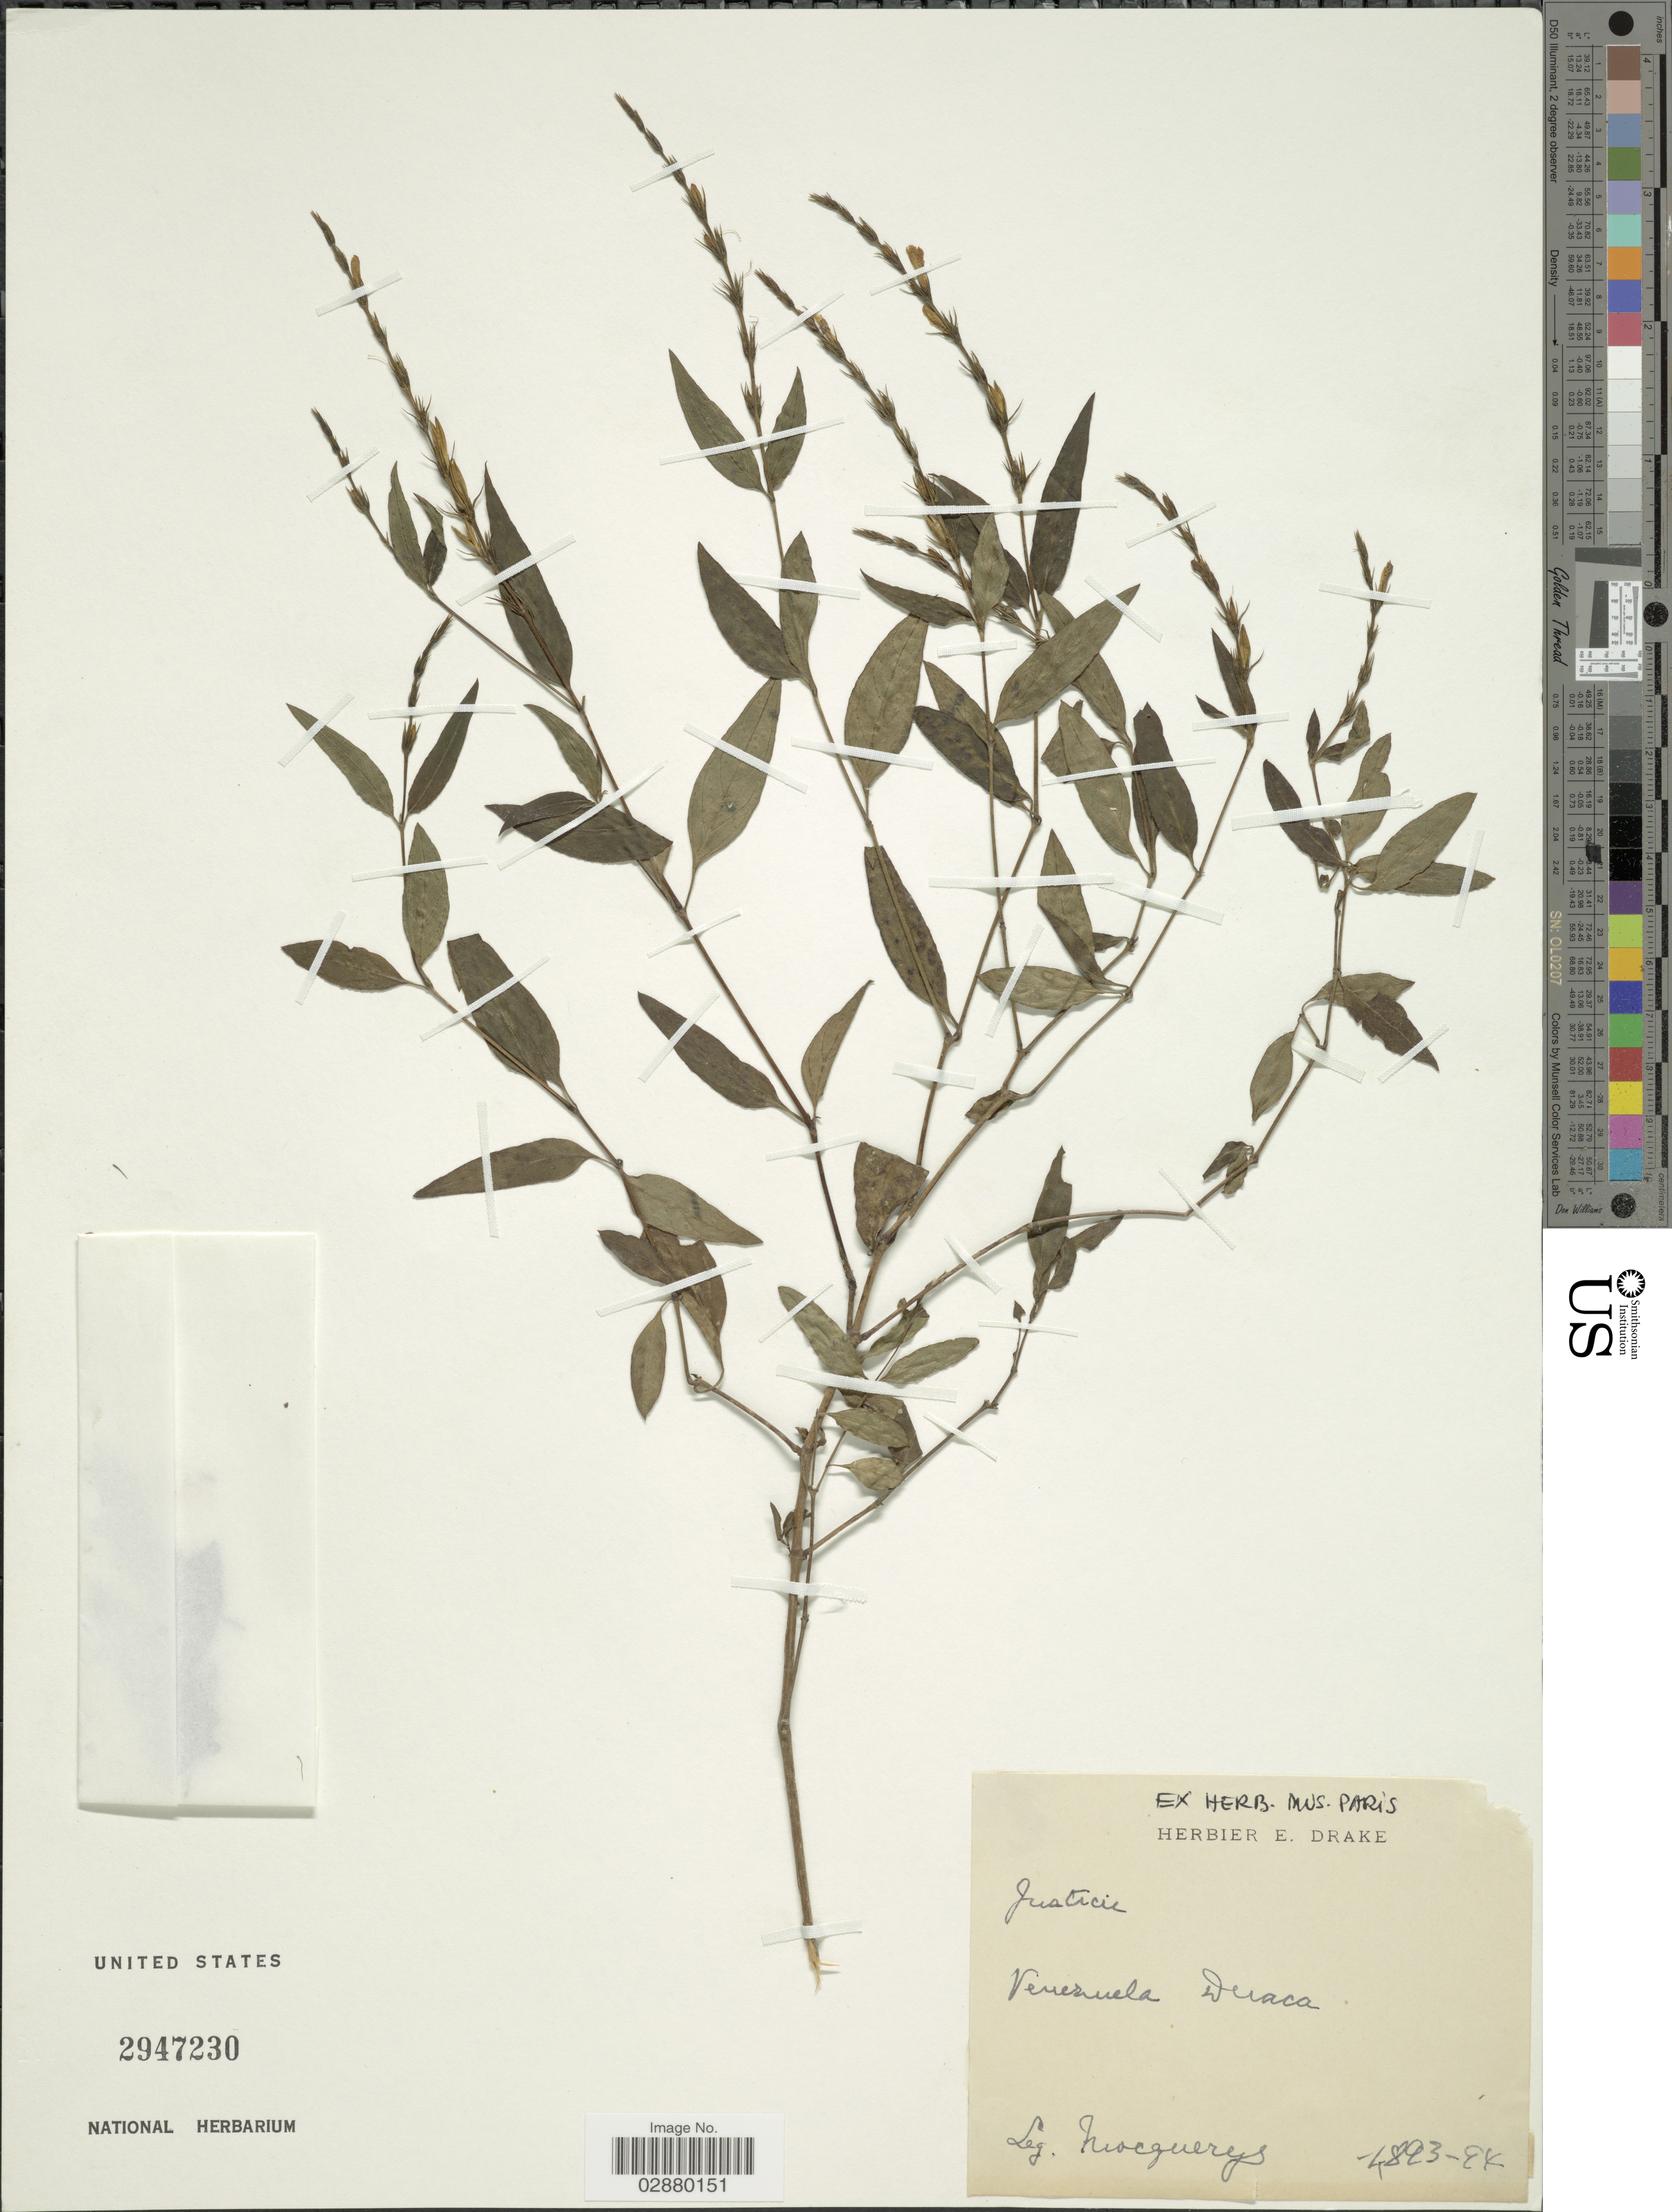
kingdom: Plantae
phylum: Tracheophyta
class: Magnoliopsida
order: Lamiales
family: Acanthaceae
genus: Justicia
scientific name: Justicia pleurolarynx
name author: (S.F. Blake) V.M. Badillo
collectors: A. Mocquerys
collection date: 1893/1894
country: Venezuela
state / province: Lara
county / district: Crespo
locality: Duaca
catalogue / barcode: US 2947230